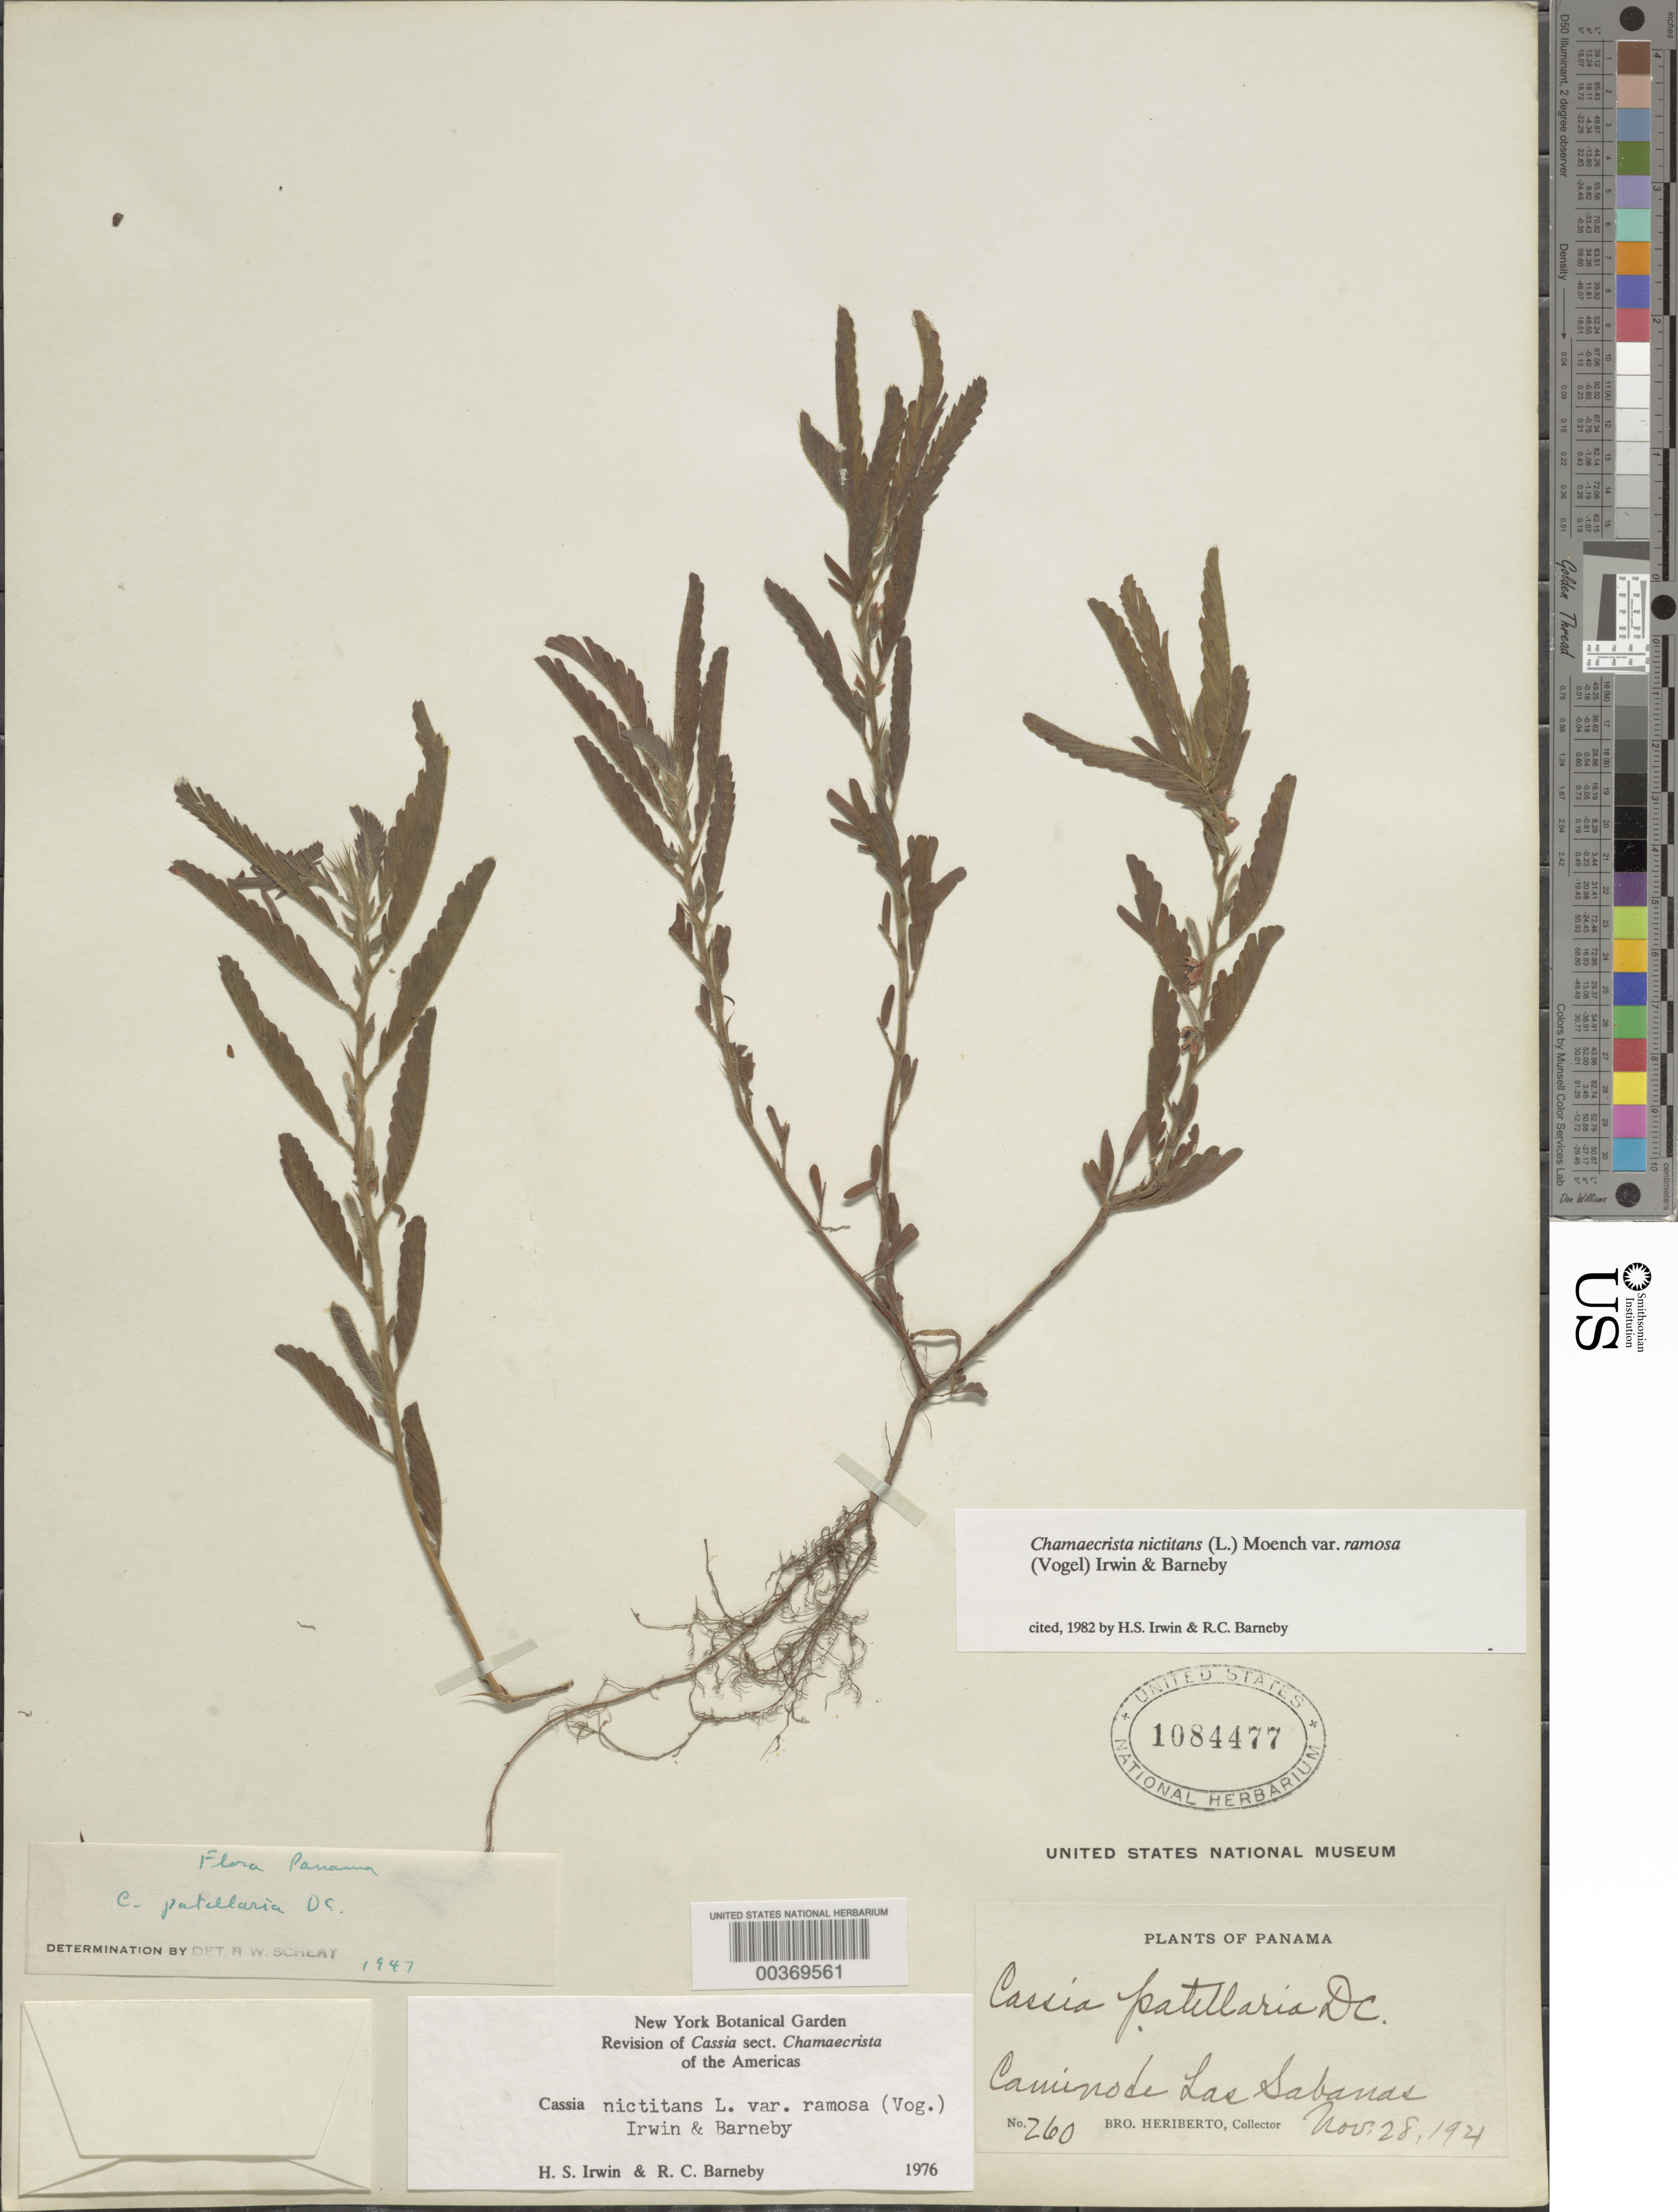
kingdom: Plantae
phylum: Tracheophyta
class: Magnoliopsida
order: Fabales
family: Fabaceae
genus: Chamaecrista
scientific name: Chamaecrista nictitans var. ramosa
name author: (Vogel) H.S. Irwin & Barneby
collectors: B. Herbierto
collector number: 260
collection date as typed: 28 Nov 1921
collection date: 1921-11-28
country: Panama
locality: Camino de las Sabanas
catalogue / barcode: US 1084477